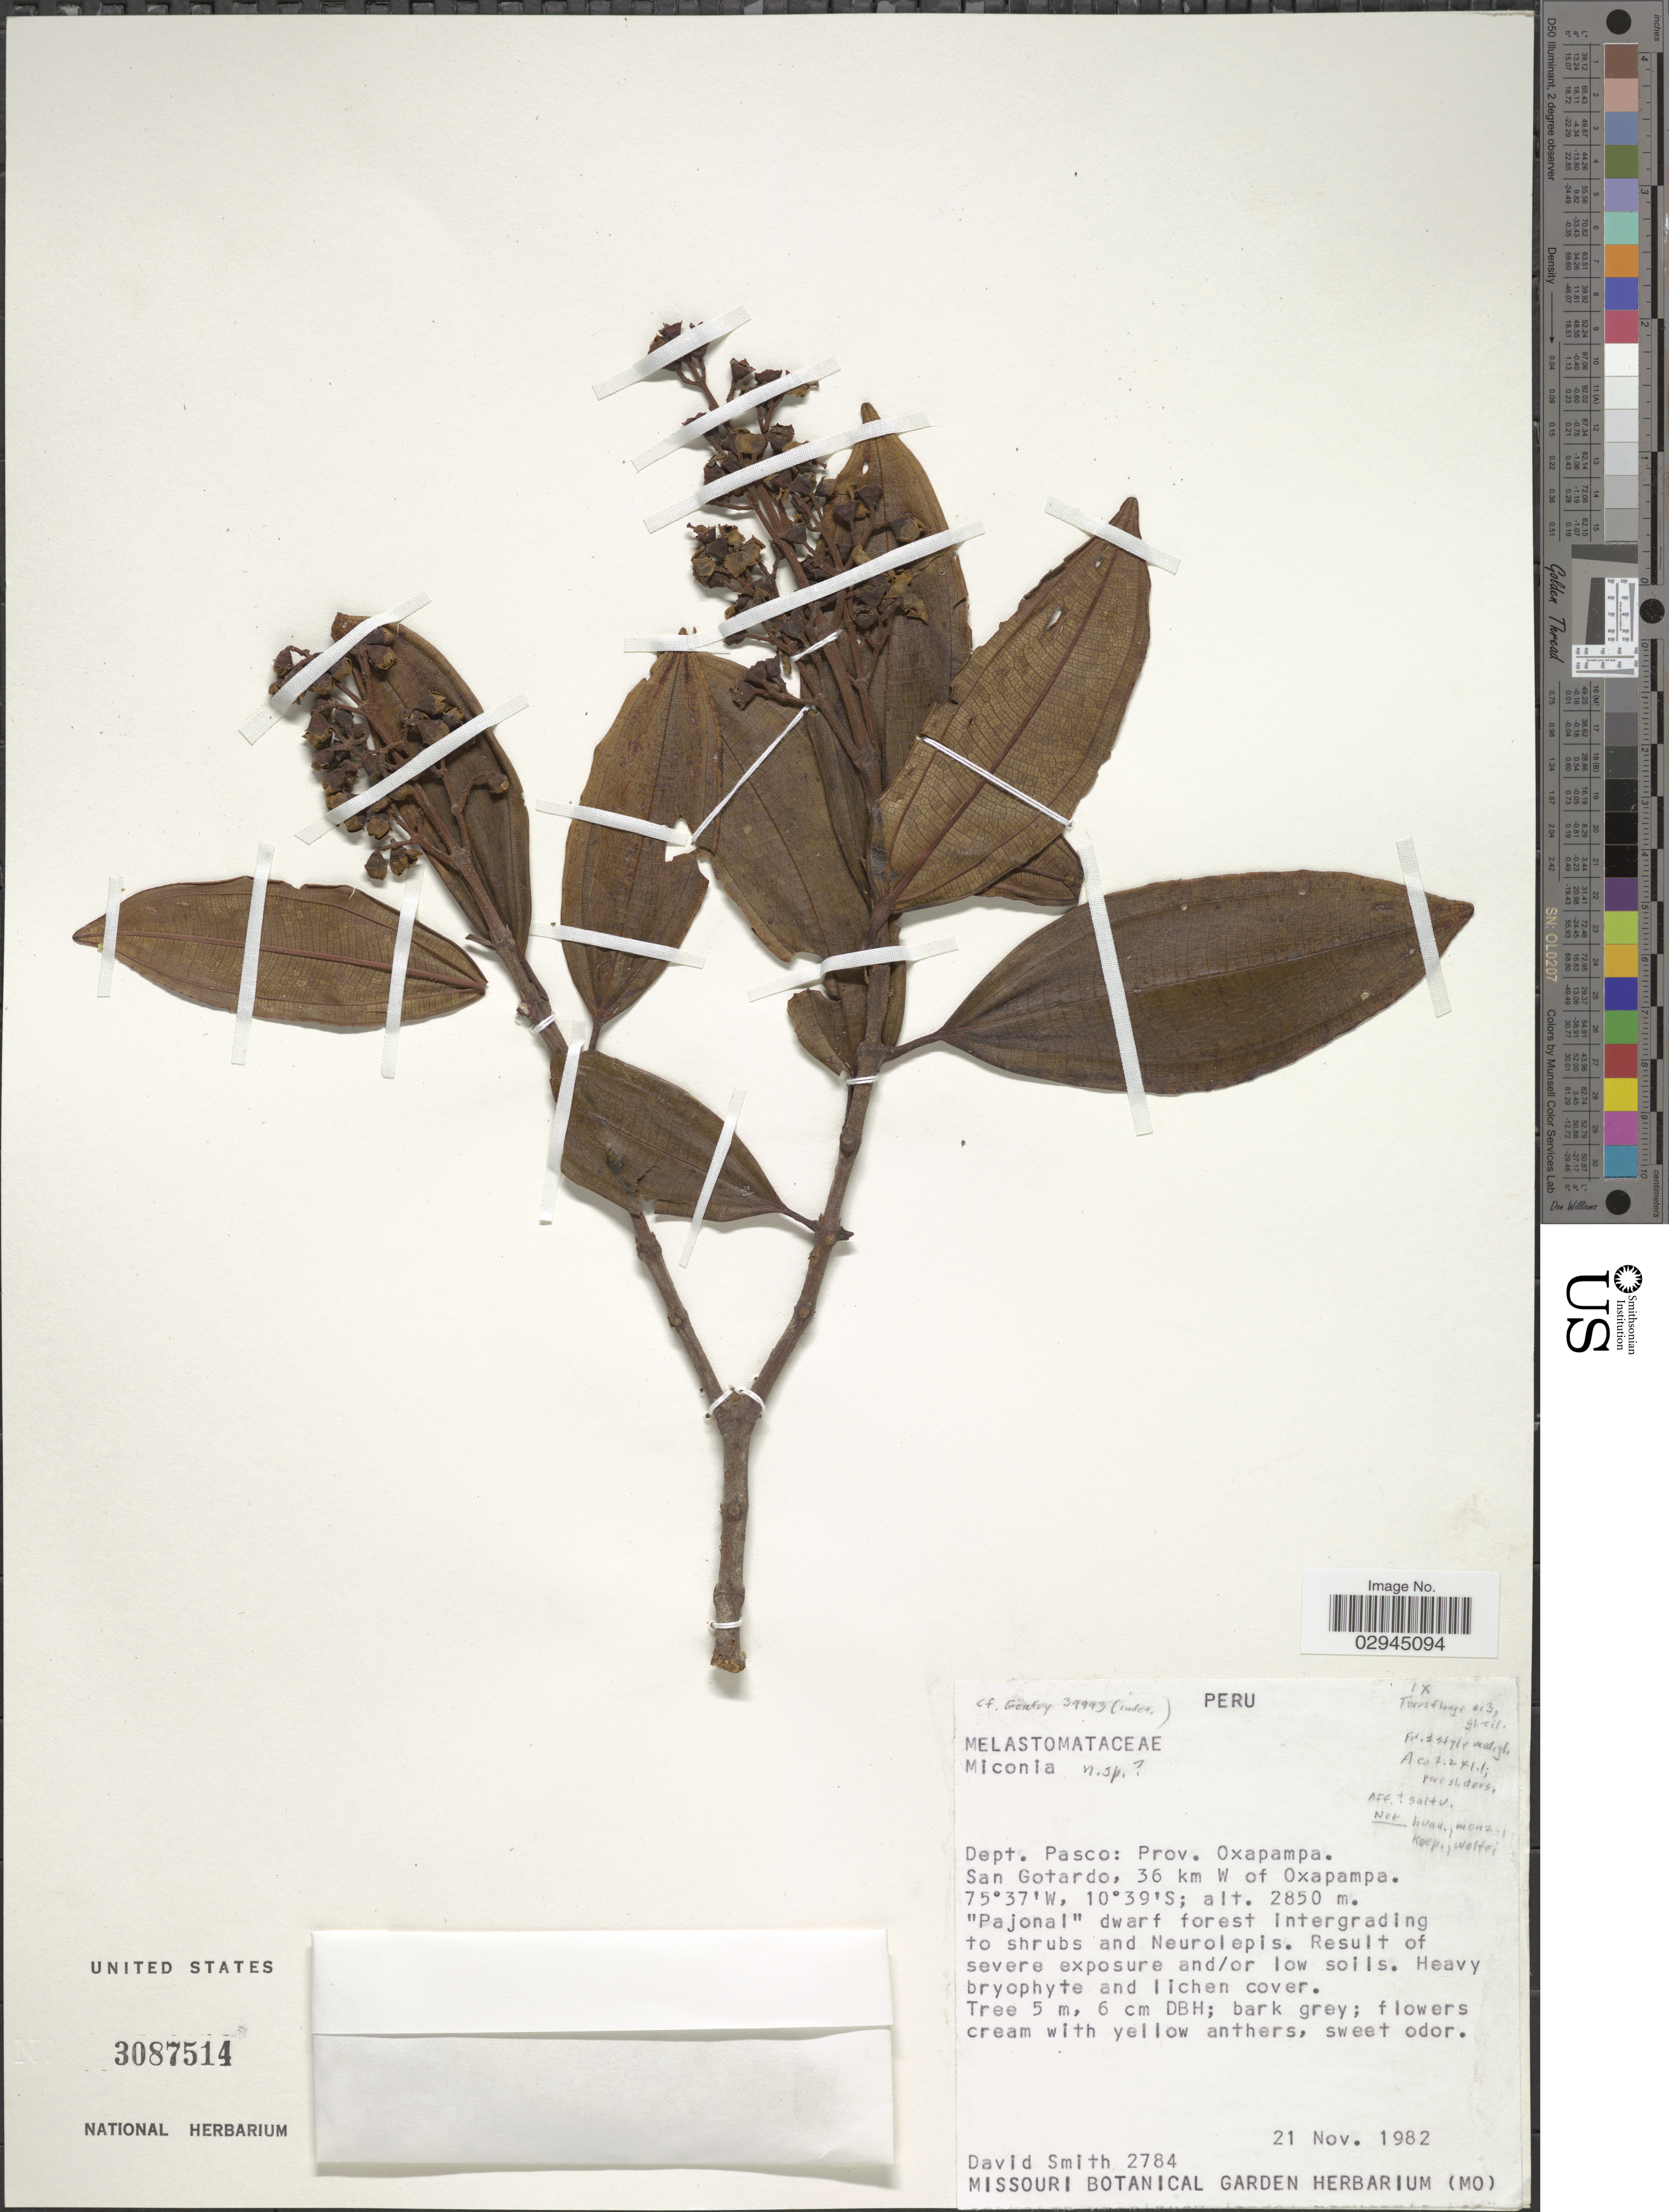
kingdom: Plantae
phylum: Tracheophyta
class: Magnoliopsida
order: Myrtales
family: Melastomataceae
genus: Miconia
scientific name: Miconia sp.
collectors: D. Smith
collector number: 2784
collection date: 1982-11-21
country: Peru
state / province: Pasco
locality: Dept. Pasco: Prov. Oxapampa. San Gotardo, 36 km W of Oxapampa.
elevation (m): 2850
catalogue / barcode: US 3087514